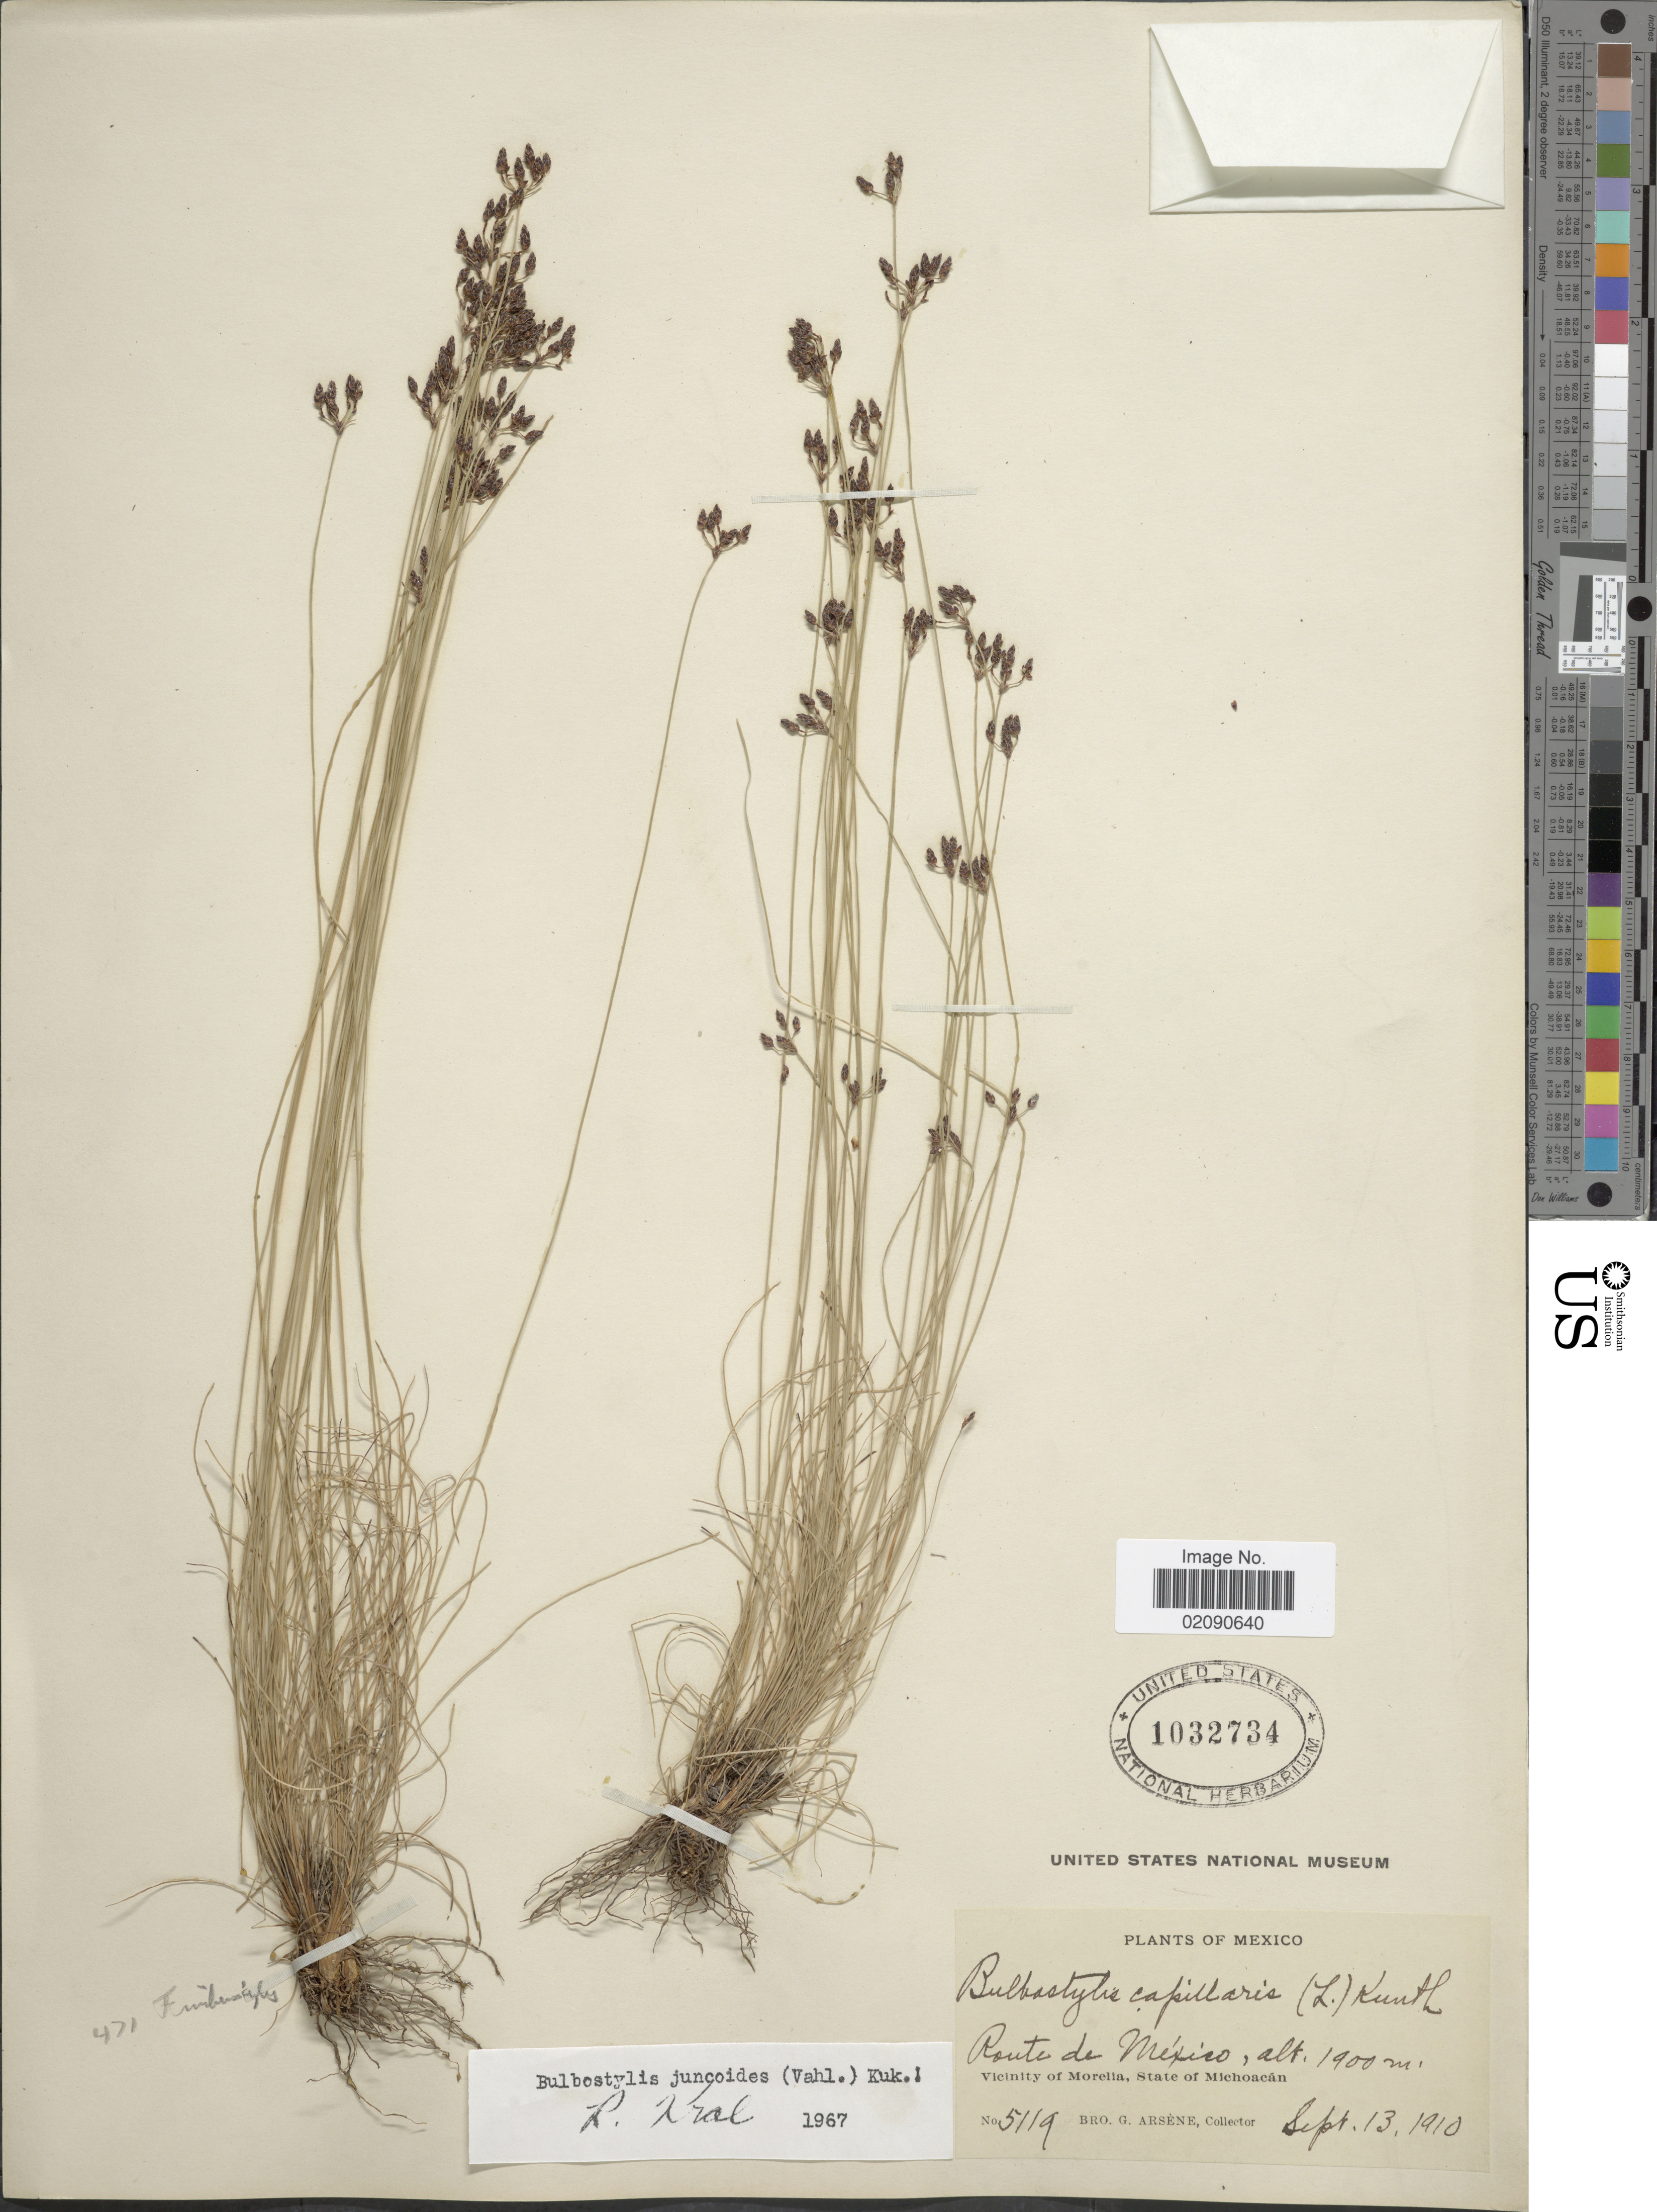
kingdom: Plantae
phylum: Tracheophyta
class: Liliopsida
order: Poales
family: Cyperaceae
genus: Bulbostylis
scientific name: Bulbostylis juncoides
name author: (Vahl) Kük. ex Herter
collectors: Bro. G. Arsène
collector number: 5119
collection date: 1910-09-13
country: Mexico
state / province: Michoacán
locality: Route de Mexico. Vicinity of Morelia, State of Michoacan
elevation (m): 1900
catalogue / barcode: US 10327374